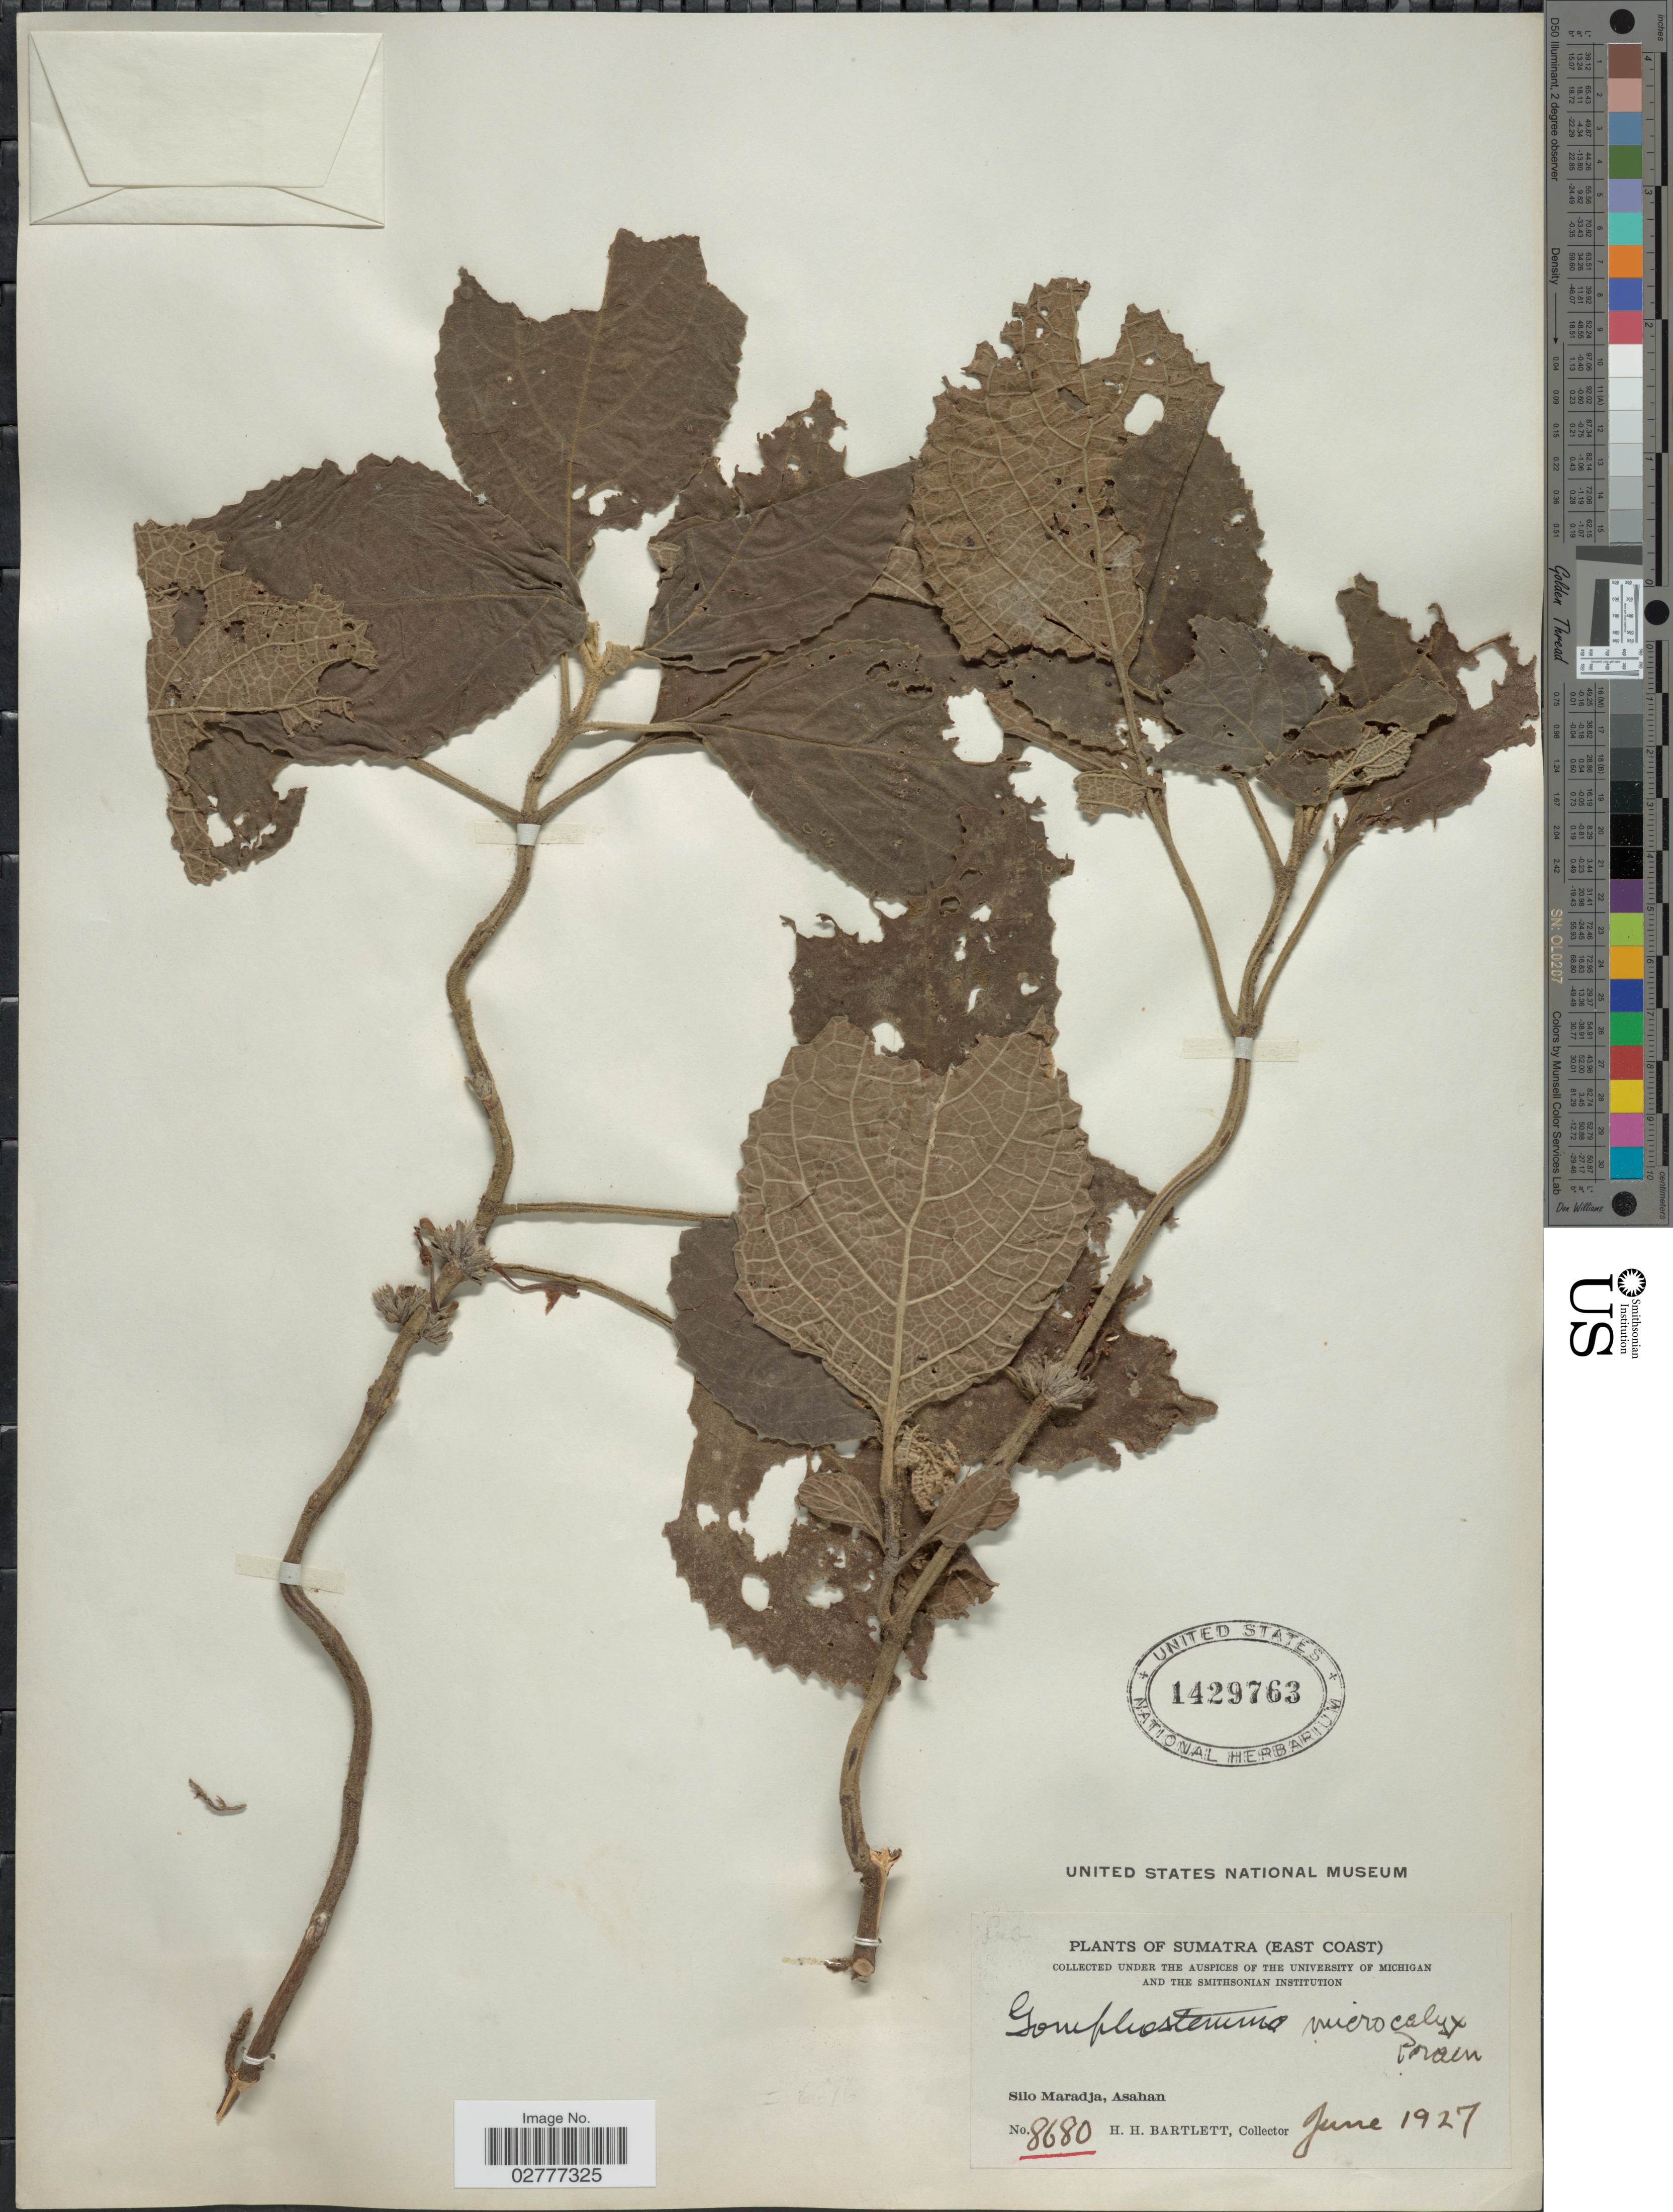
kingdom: Plantae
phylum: Tracheophyta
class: Magnoliopsida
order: Lamiales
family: Lamiaceae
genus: Gomphostemma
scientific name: Gomphostemma microcalyx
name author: Prain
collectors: H. H. Bartlett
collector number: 8680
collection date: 1927-06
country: Indonesia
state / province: Sumatra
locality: (East Coast), Silo Maradja, Asahan.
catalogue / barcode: US 1429763